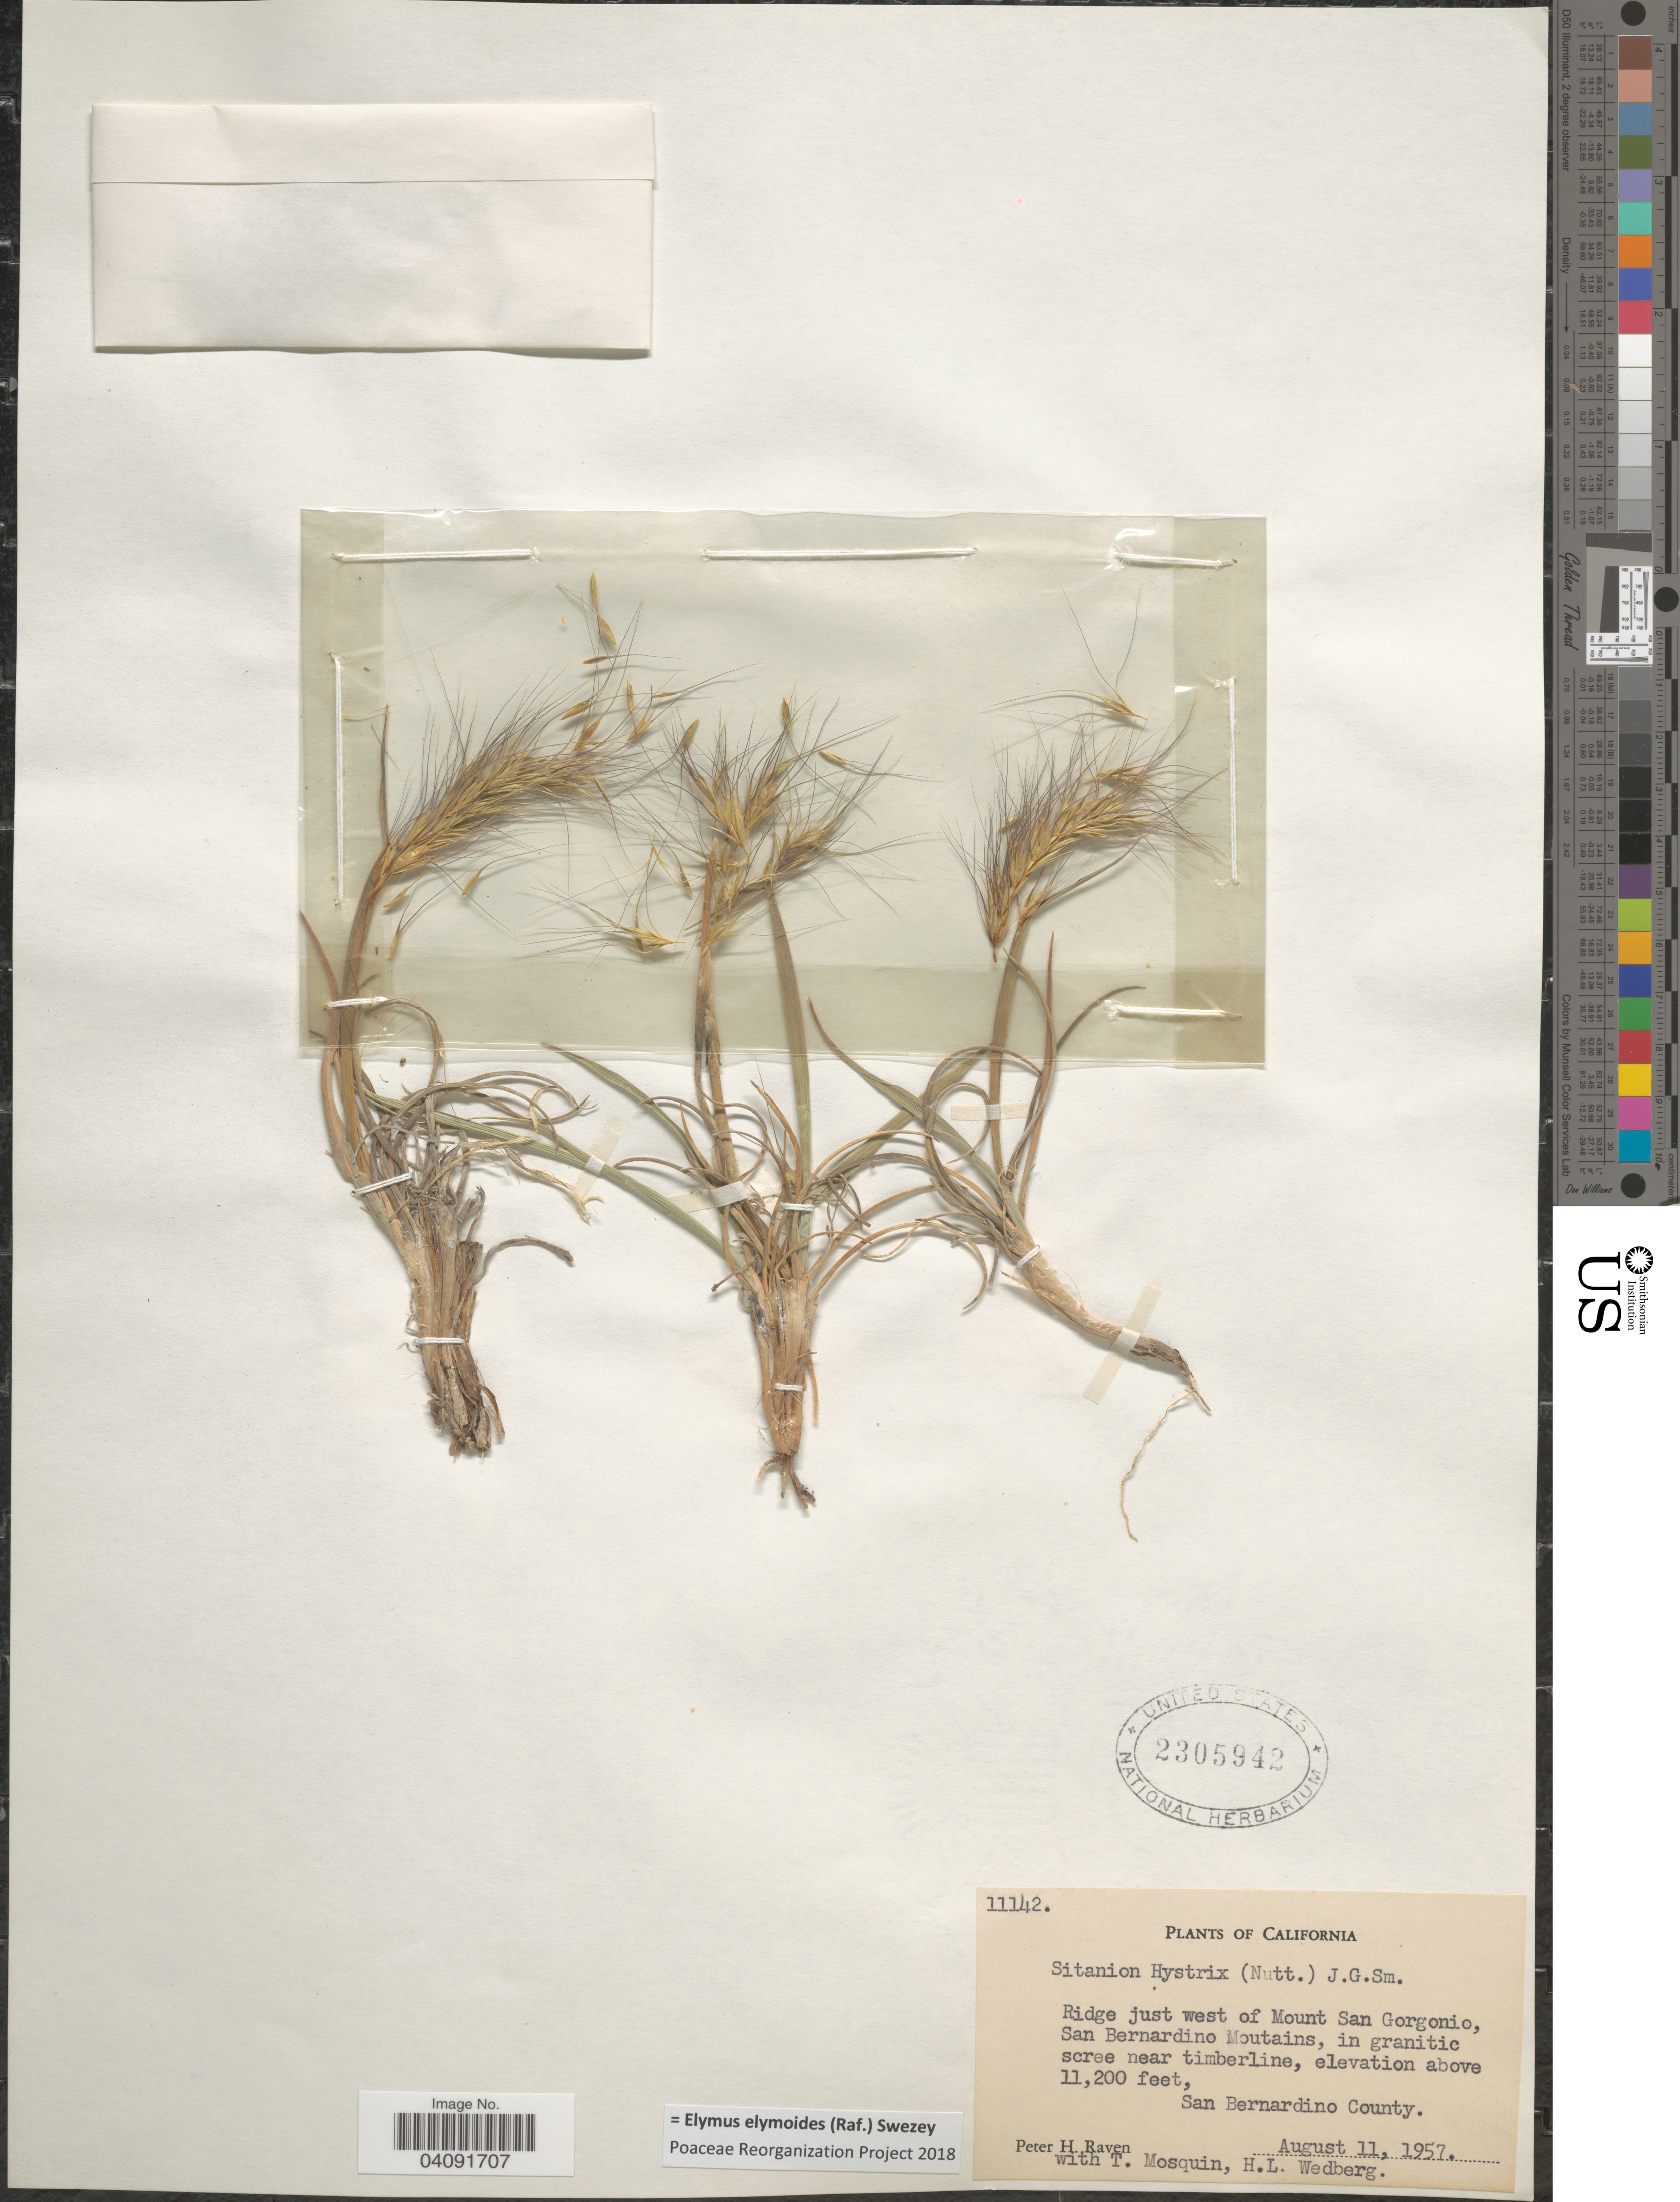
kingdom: Plantae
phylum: Tracheophyta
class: Liliopsida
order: Poales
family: Poaceae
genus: Elymus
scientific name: Elymus elymoides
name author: (Raf.) Swezey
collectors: P. Raven, T. Mosquin & H. Wedberg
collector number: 11142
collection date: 1957-08-11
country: United States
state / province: California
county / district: San Bernardino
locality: Ridge just west of Mount San Gorgonio, San Bernardino Moutains. San Bernardino County.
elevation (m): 3414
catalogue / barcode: US 2305942